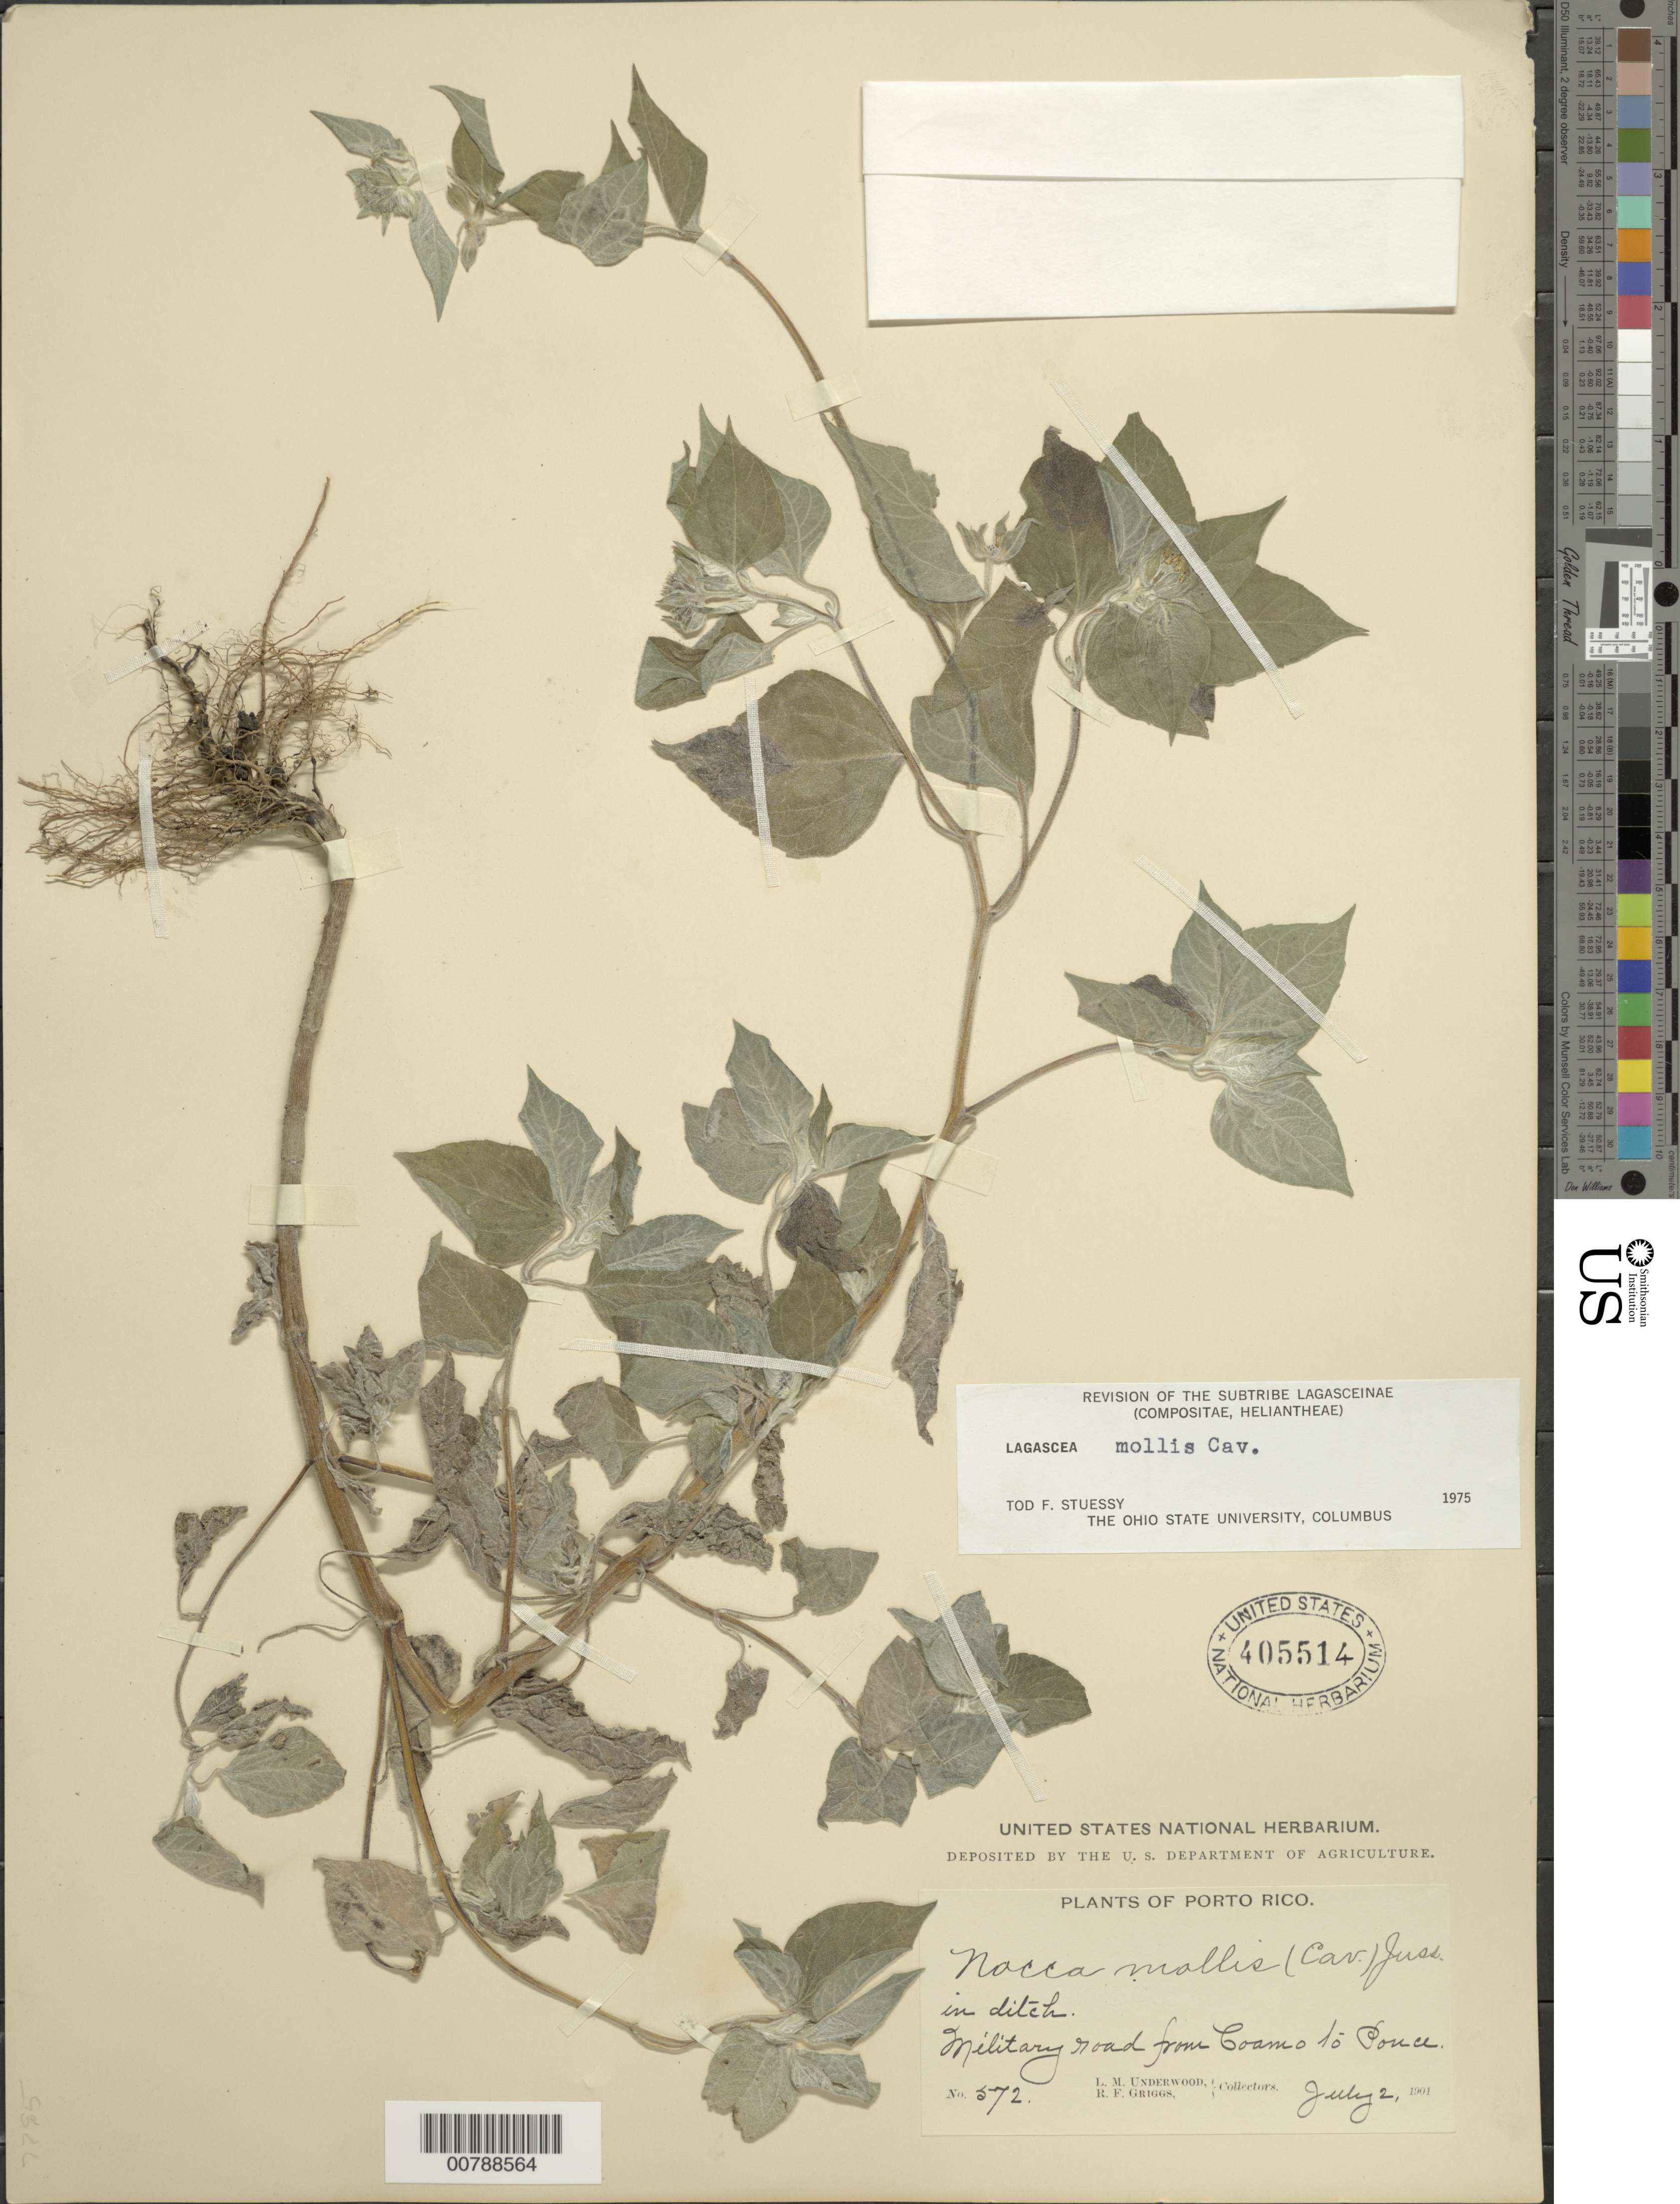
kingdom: Plantae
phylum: Tracheophyta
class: Magnoliopsida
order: Asterales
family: Asteraceae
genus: Lagascea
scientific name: Lagascea mollis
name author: Cav.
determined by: Stuessy, T. F.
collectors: L. M. Underwood & R. F. Griggs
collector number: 572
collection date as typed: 02 Jul 1901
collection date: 1901-07-02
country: Puerto Rico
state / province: Coamo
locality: Military road from Coamo to Ponce, in ditch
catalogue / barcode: US 405514